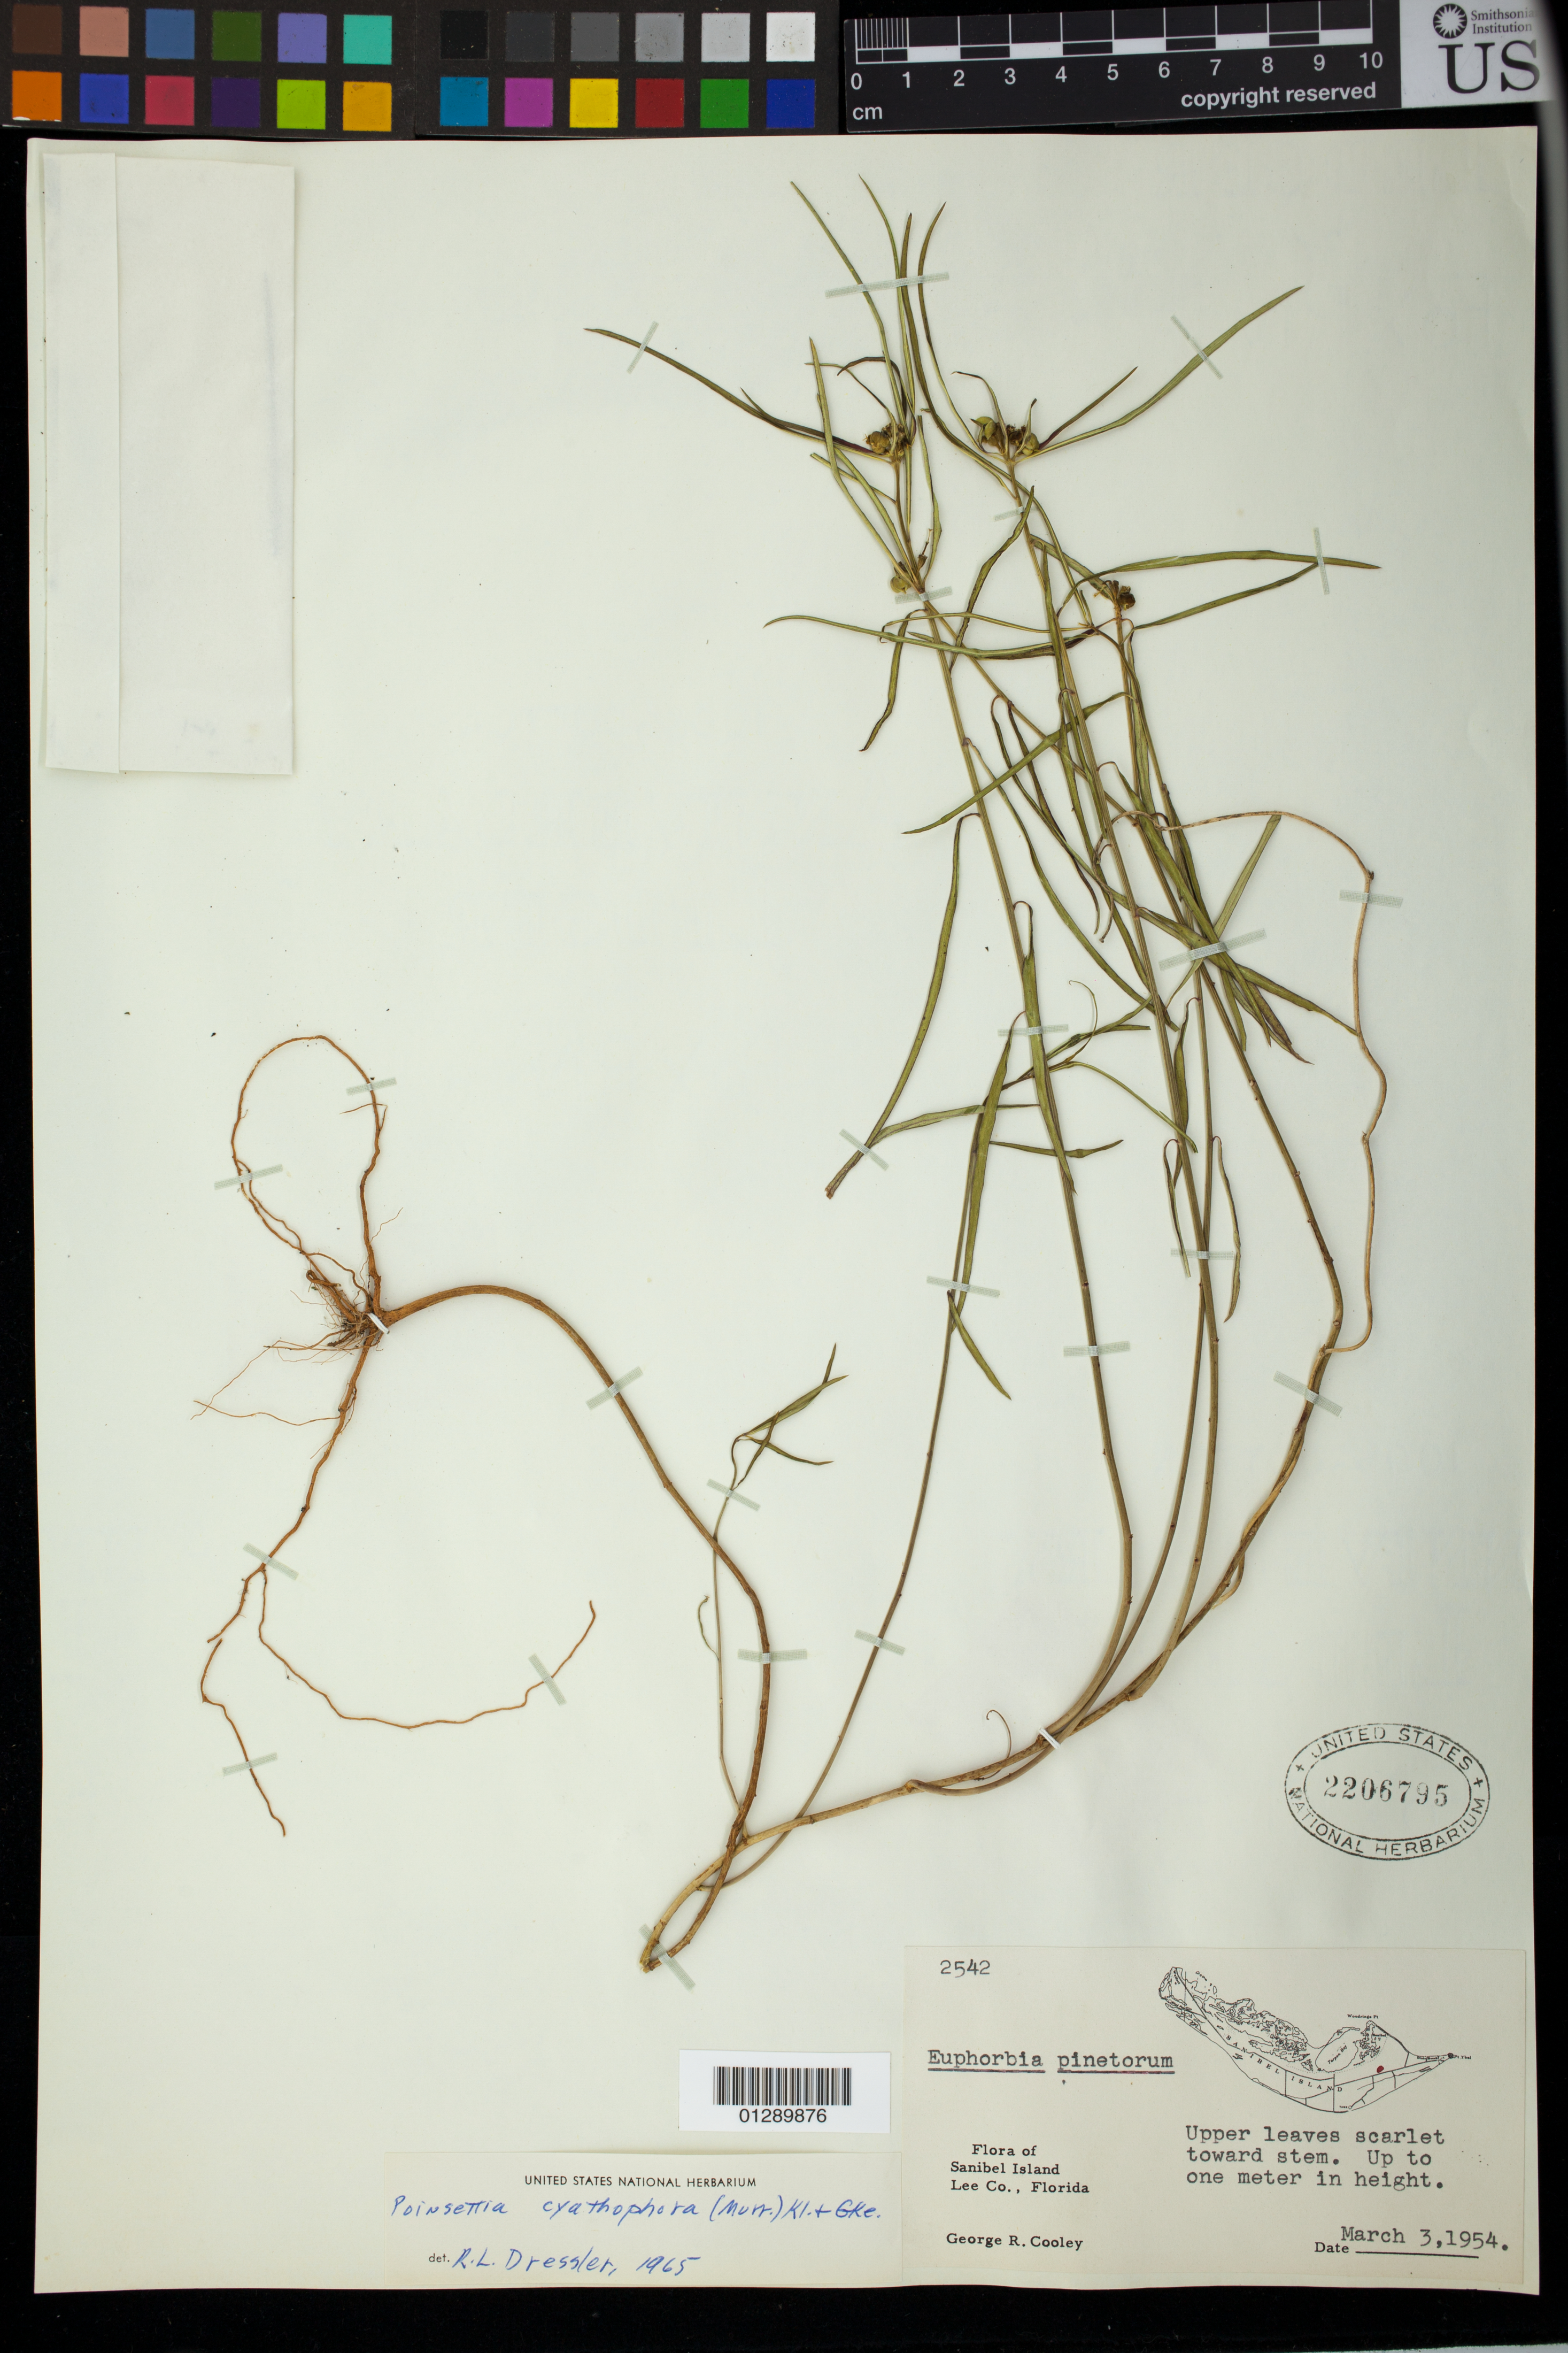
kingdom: Plantae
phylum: Tracheophyta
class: Magnoliopsida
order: Malpighiales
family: Euphorbiaceae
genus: Euphorbia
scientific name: Euphorbia heterophylla var. cyathophora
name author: (Murr.) Griseb.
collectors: G. R. Cooley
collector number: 2542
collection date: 1954-03-03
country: United States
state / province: Florida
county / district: Lee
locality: Sanibel Island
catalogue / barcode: US 2206795